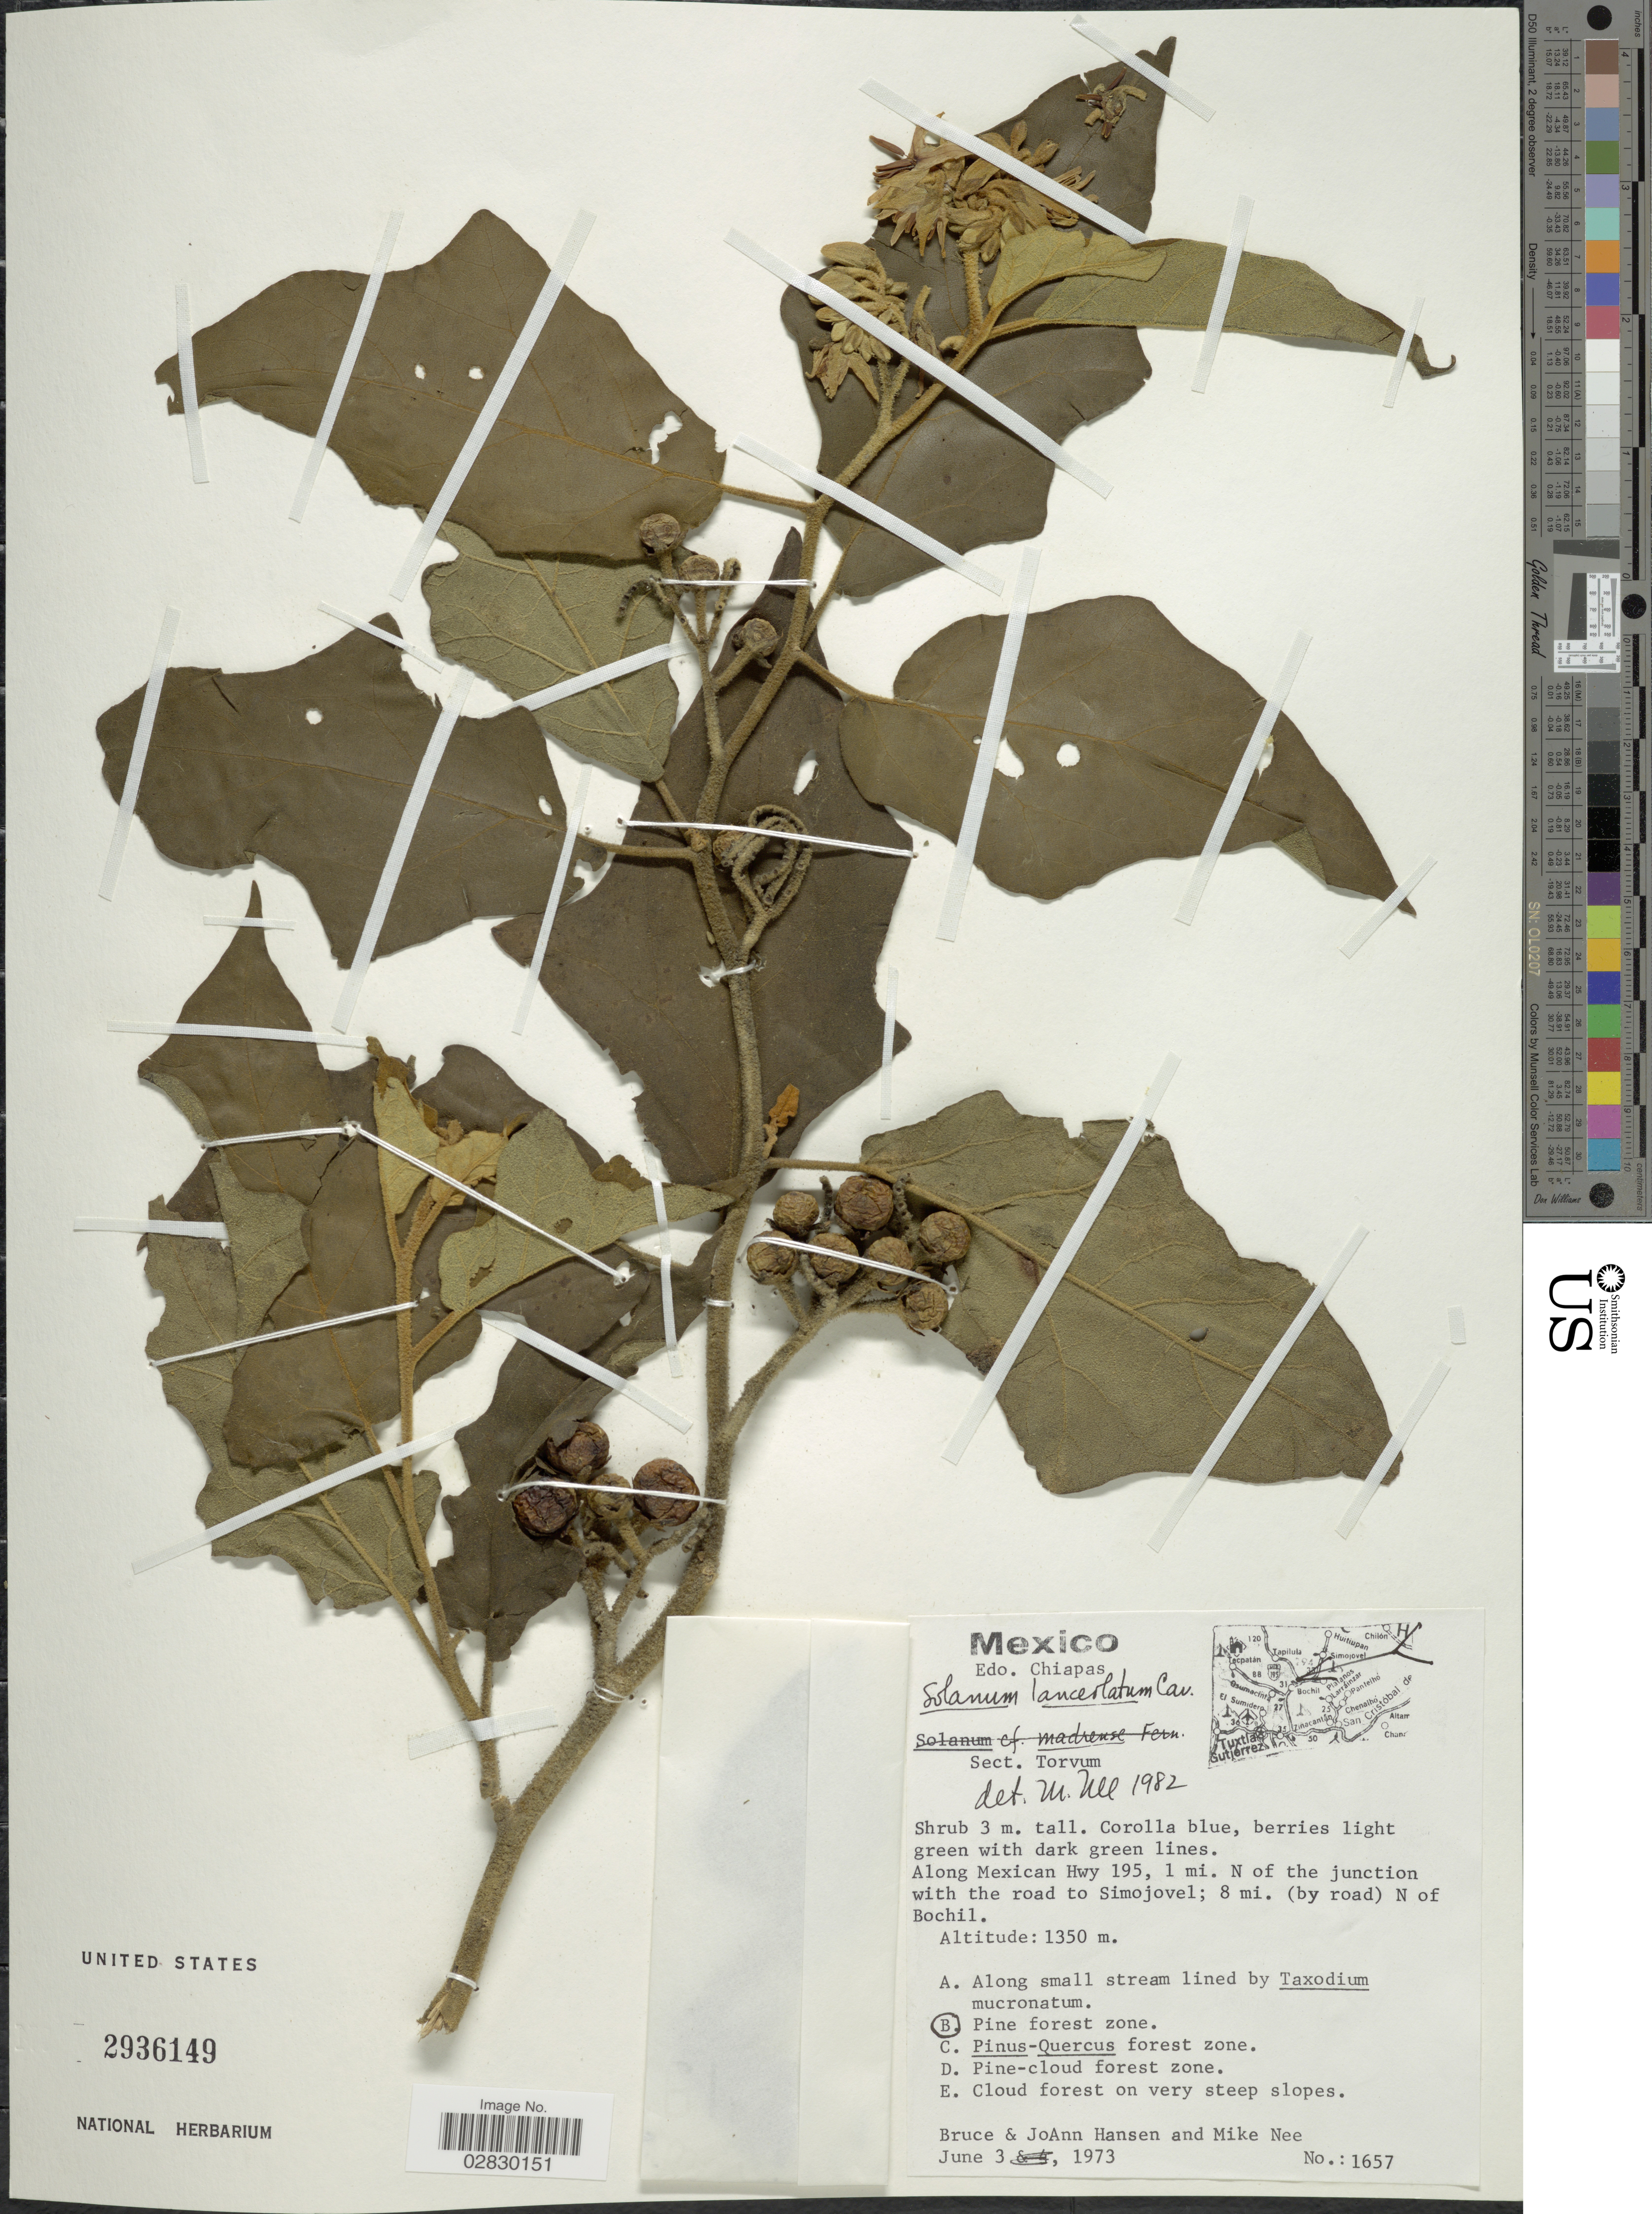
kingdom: Plantae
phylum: Tracheophyta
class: Magnoliopsida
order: Solanales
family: Solanaceae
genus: Solanum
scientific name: Solanum lanceolatum Berthault, nom. illeg.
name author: Berthault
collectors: B. Hansen, B. Hansen & M. Nee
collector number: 1657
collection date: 1973-06-03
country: Mexico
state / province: Chiapas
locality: Along Mexican Hwy 195, 1 mi. N of the junction with the road to Simojovel; 8 mi. (by road) N of Bochil.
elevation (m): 1350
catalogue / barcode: US 2936149